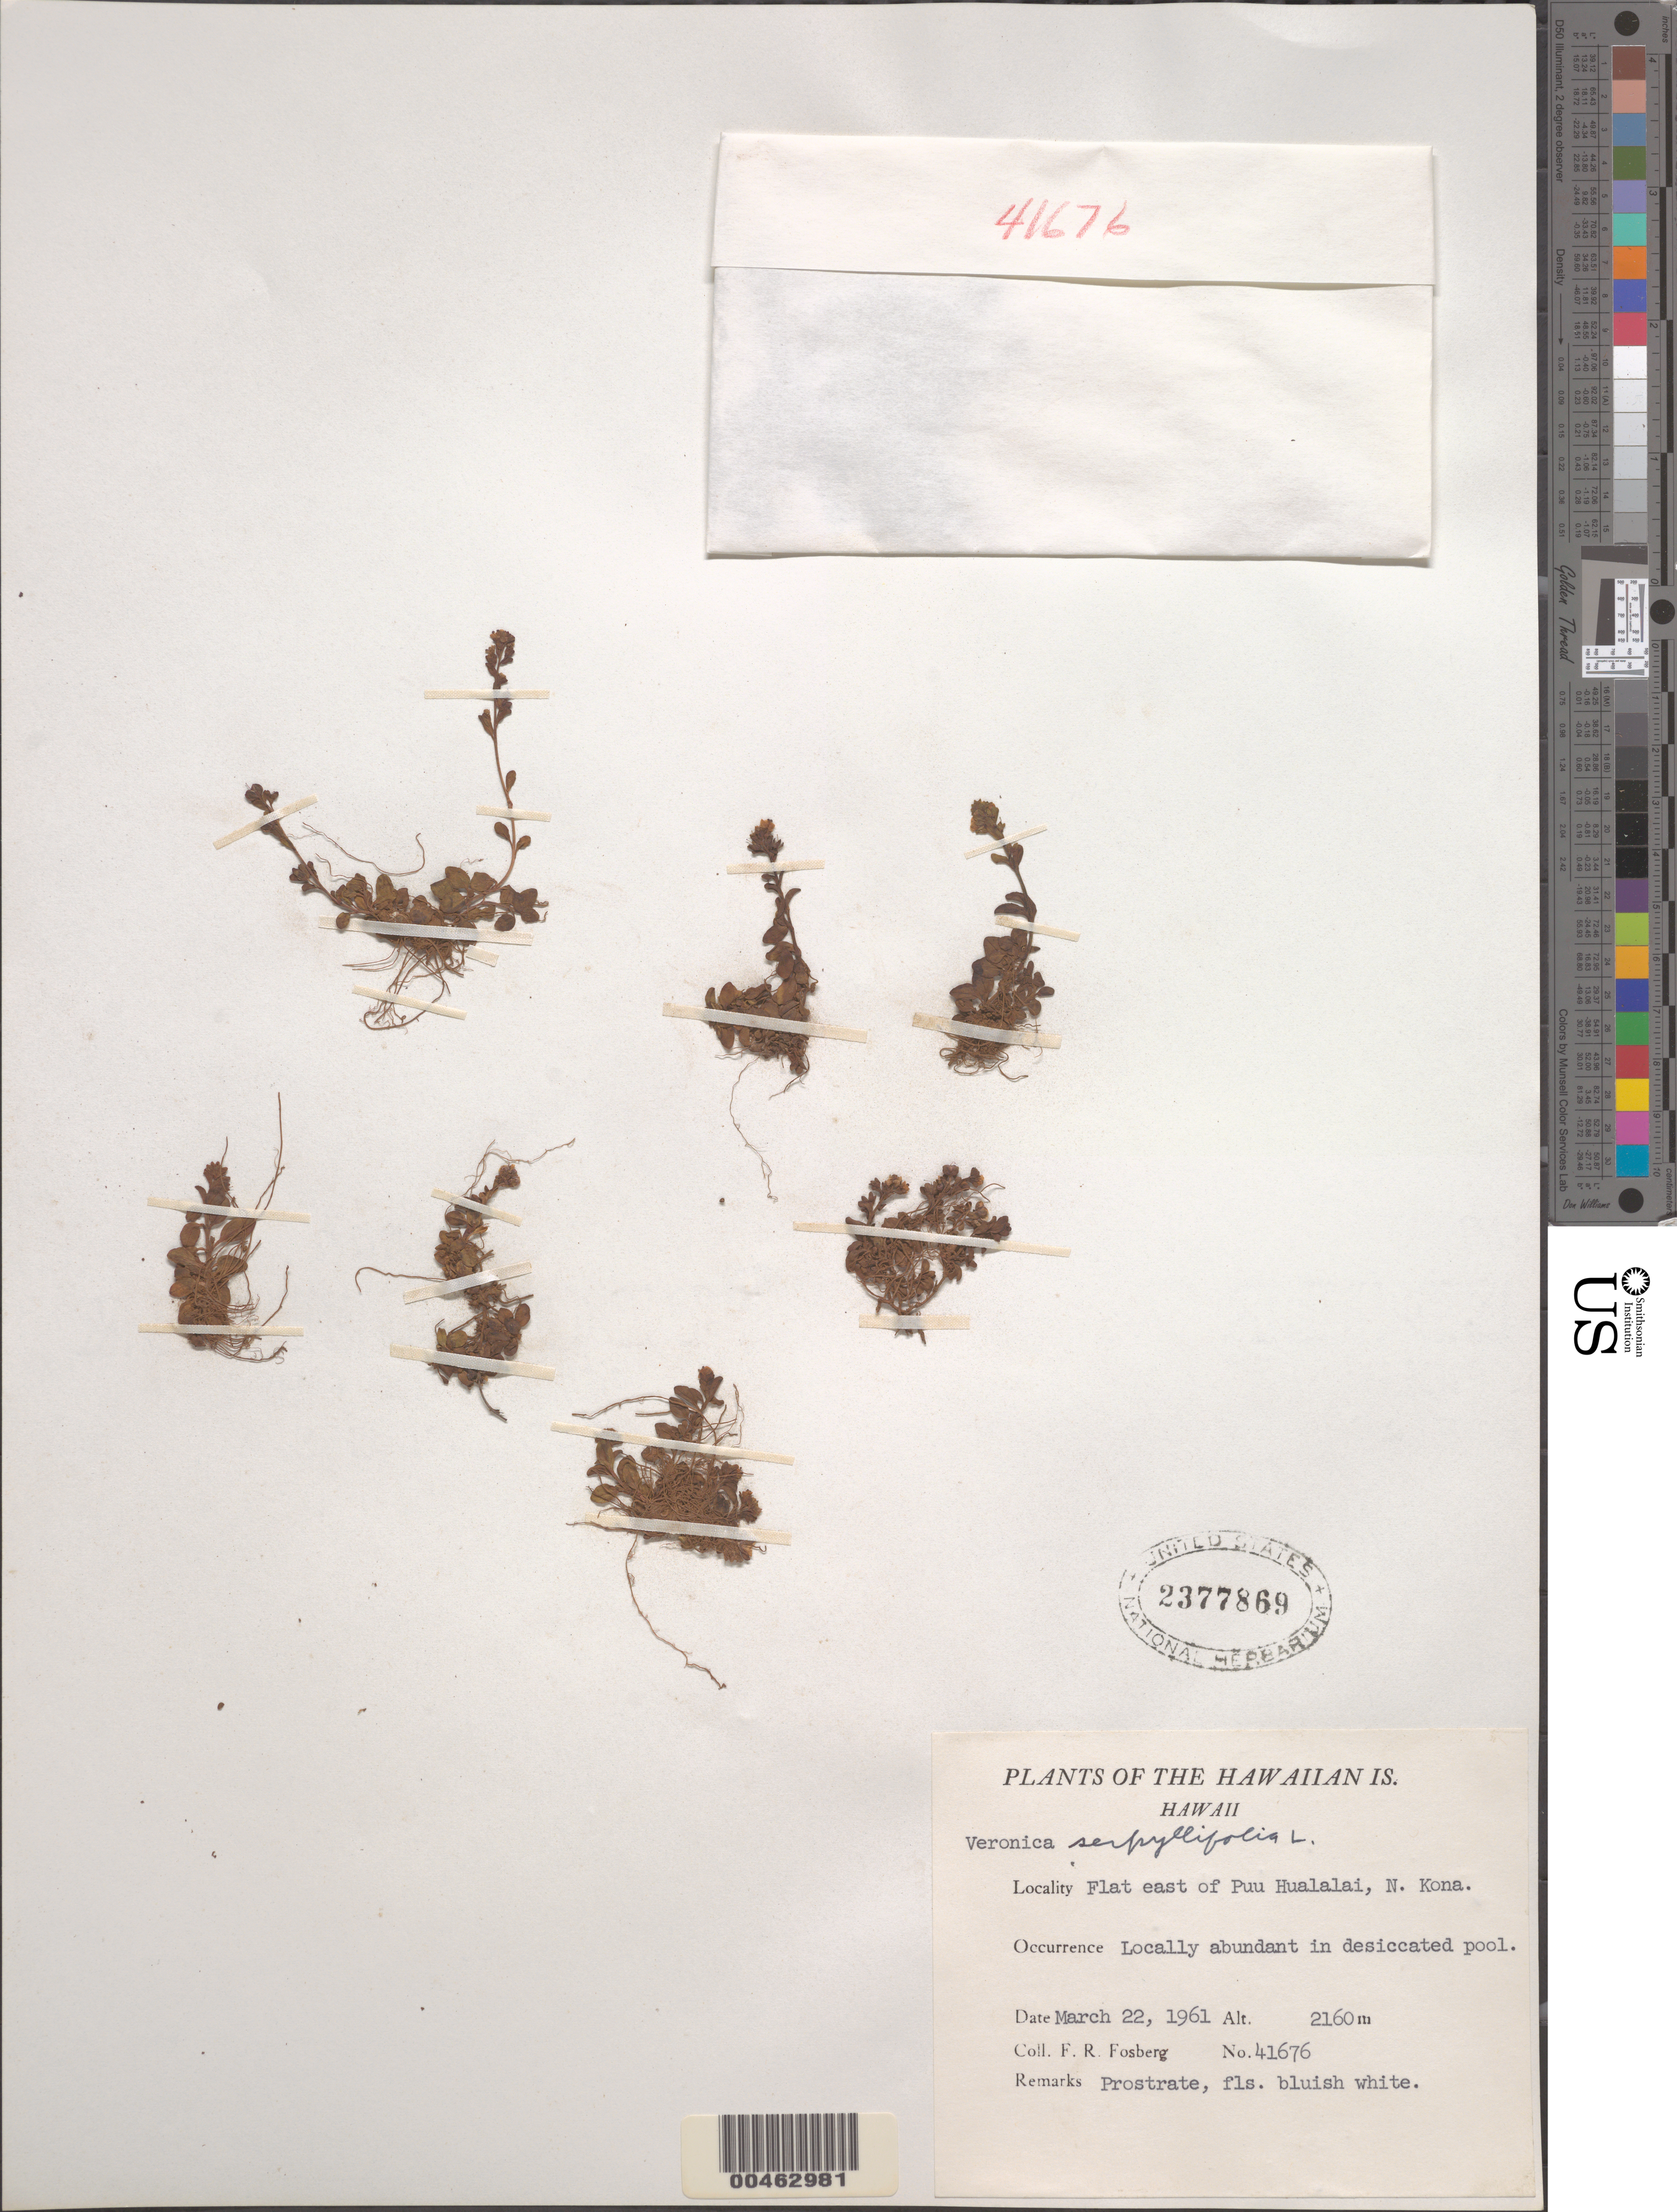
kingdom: Plantae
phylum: Tracheophyta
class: Magnoliopsida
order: Lamiales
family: Plantaginaceae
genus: Veronica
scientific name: Veronica serpyllifolia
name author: L.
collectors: F. R. Fosberg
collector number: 41676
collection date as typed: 22 Mar 1961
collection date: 1961-03-22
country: United States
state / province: Hawaii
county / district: Hawaii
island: Hawaii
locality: Flat E of Puu Hualalai, N Kona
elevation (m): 2160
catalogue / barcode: US 2377869